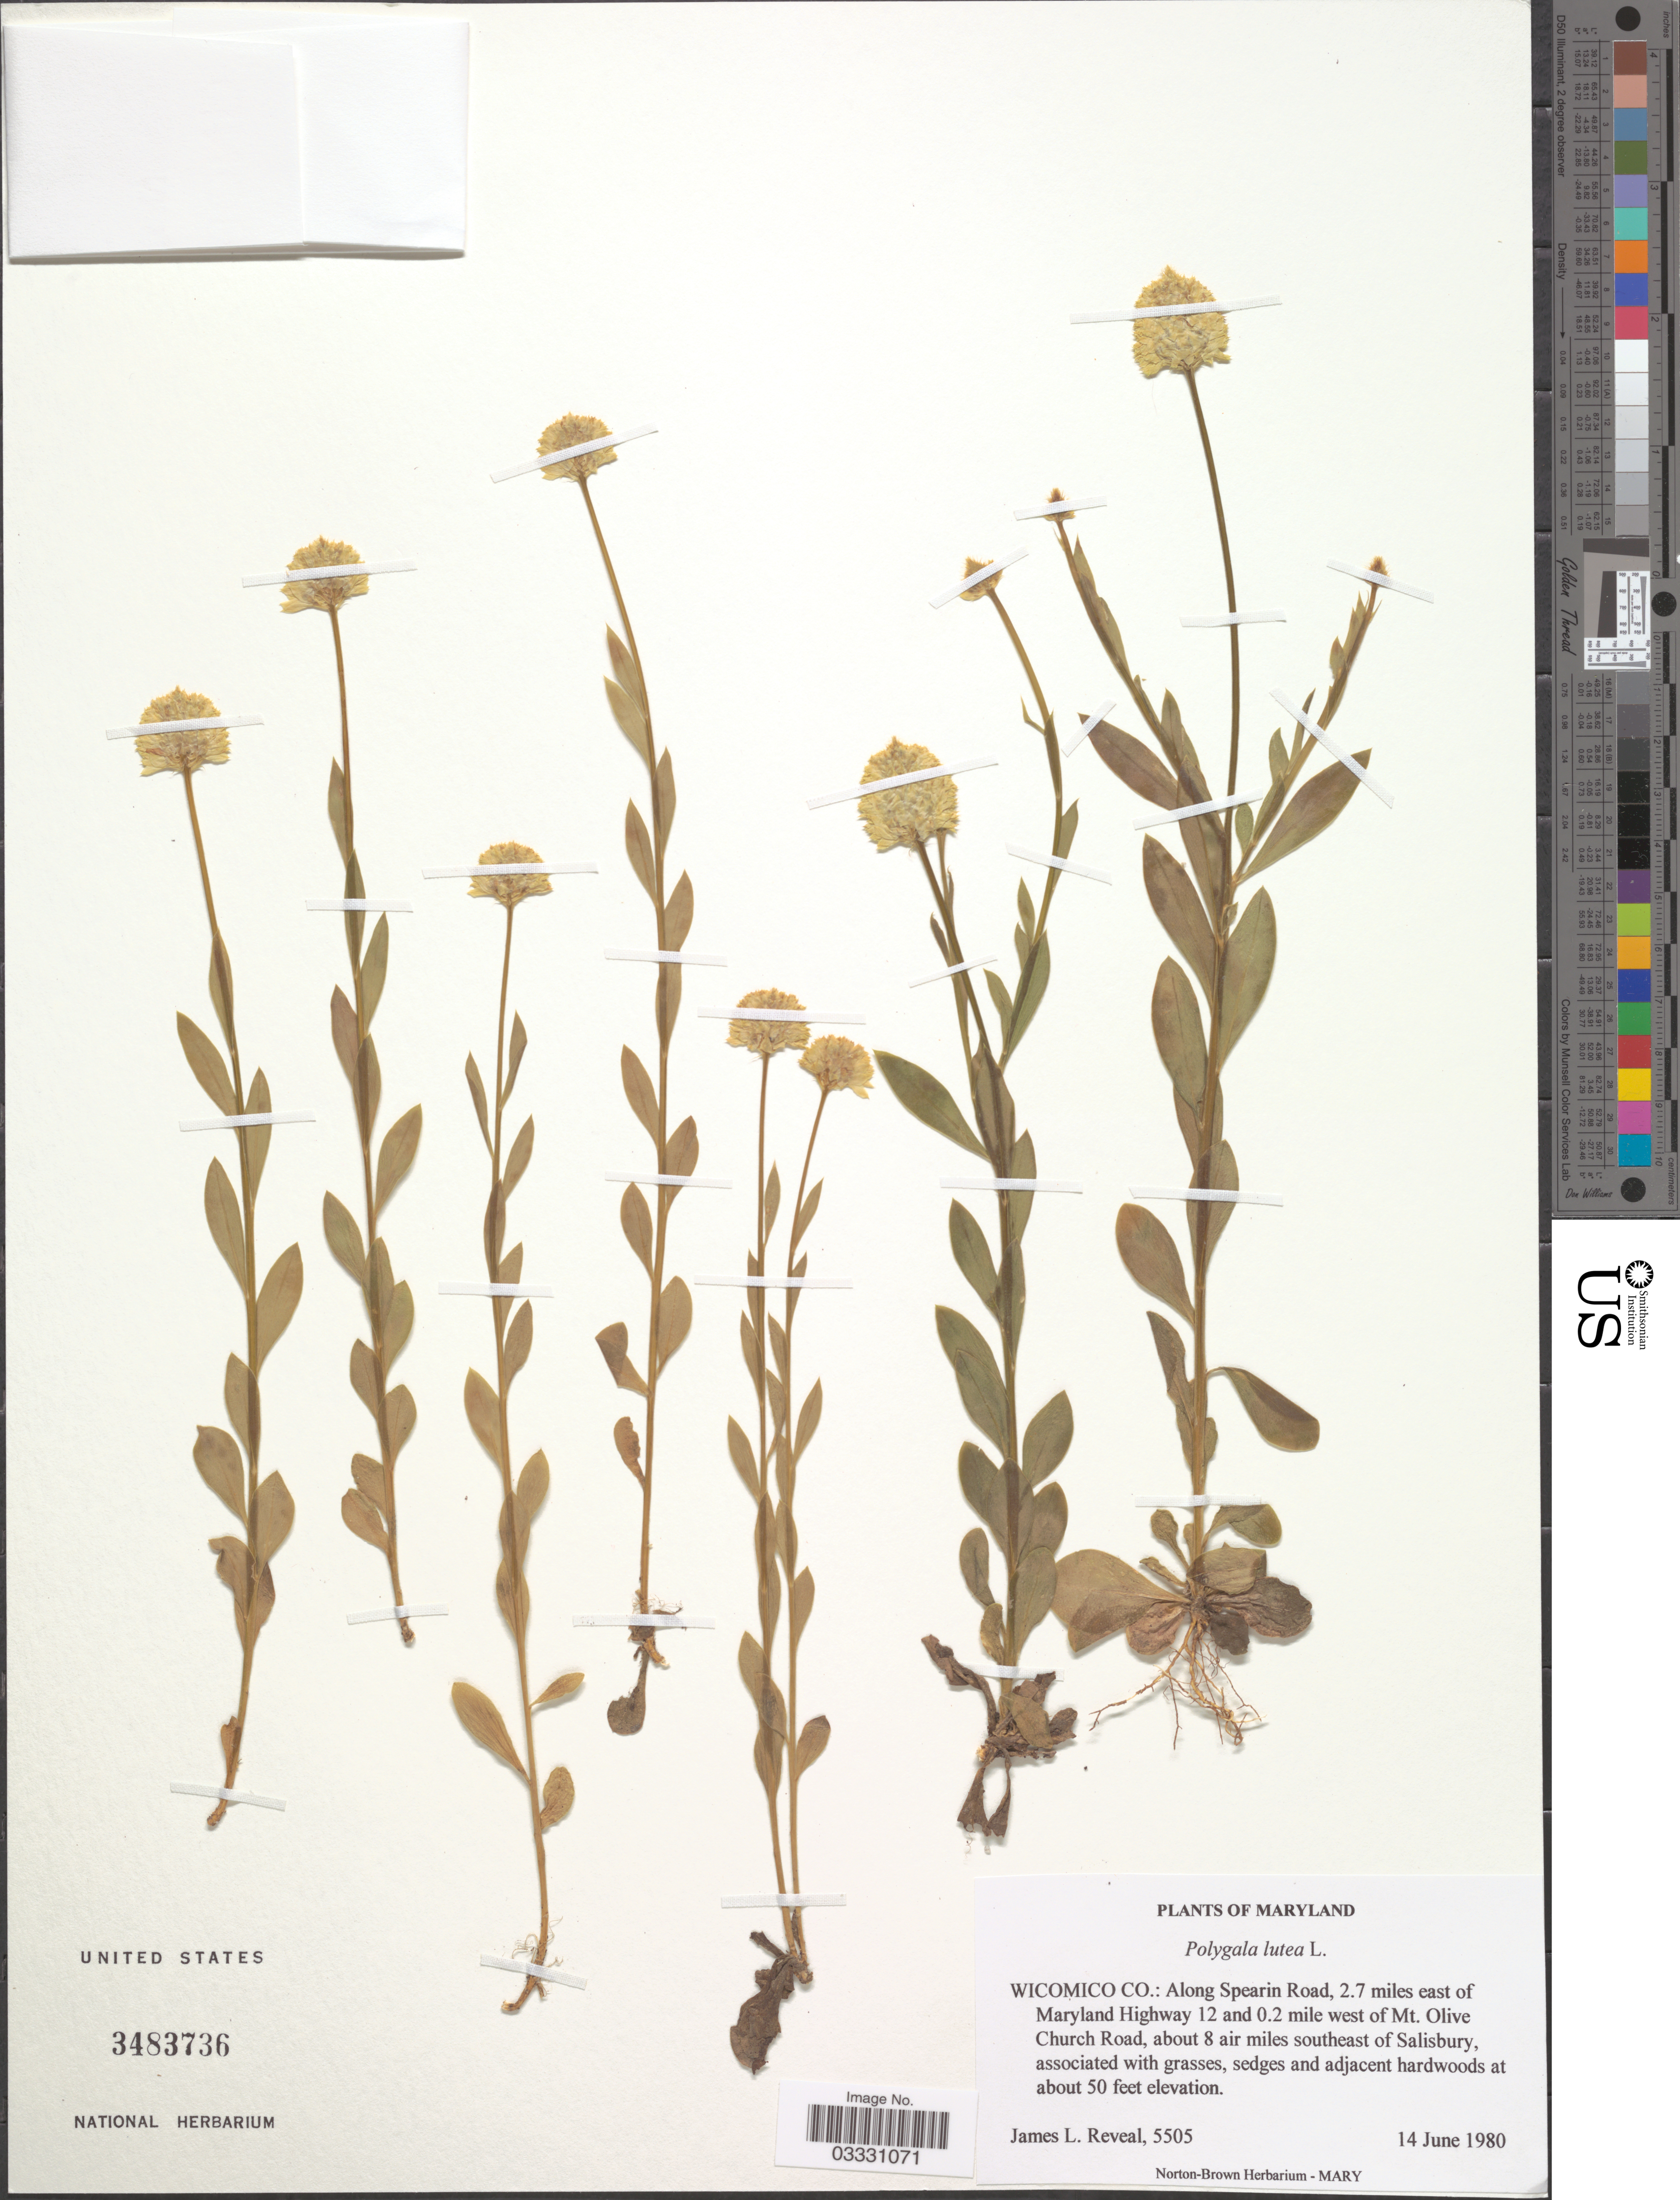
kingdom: Plantae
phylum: Tracheophyta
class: Magnoliopsida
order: Fabales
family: Polygalaceae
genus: Polygala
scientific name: Polygala lutea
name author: L.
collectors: J. L. Reveal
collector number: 5505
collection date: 1980-06-14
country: United States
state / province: Maryland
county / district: Wicomico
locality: Wicomico Co.: Along Spearin Road, 2.7 miles east of Maryland Highway 12 and 0.2 mile west of Mt. Olive Church Road, about 8 air miles southeast of Salisbury.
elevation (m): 15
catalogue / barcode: US 3483736